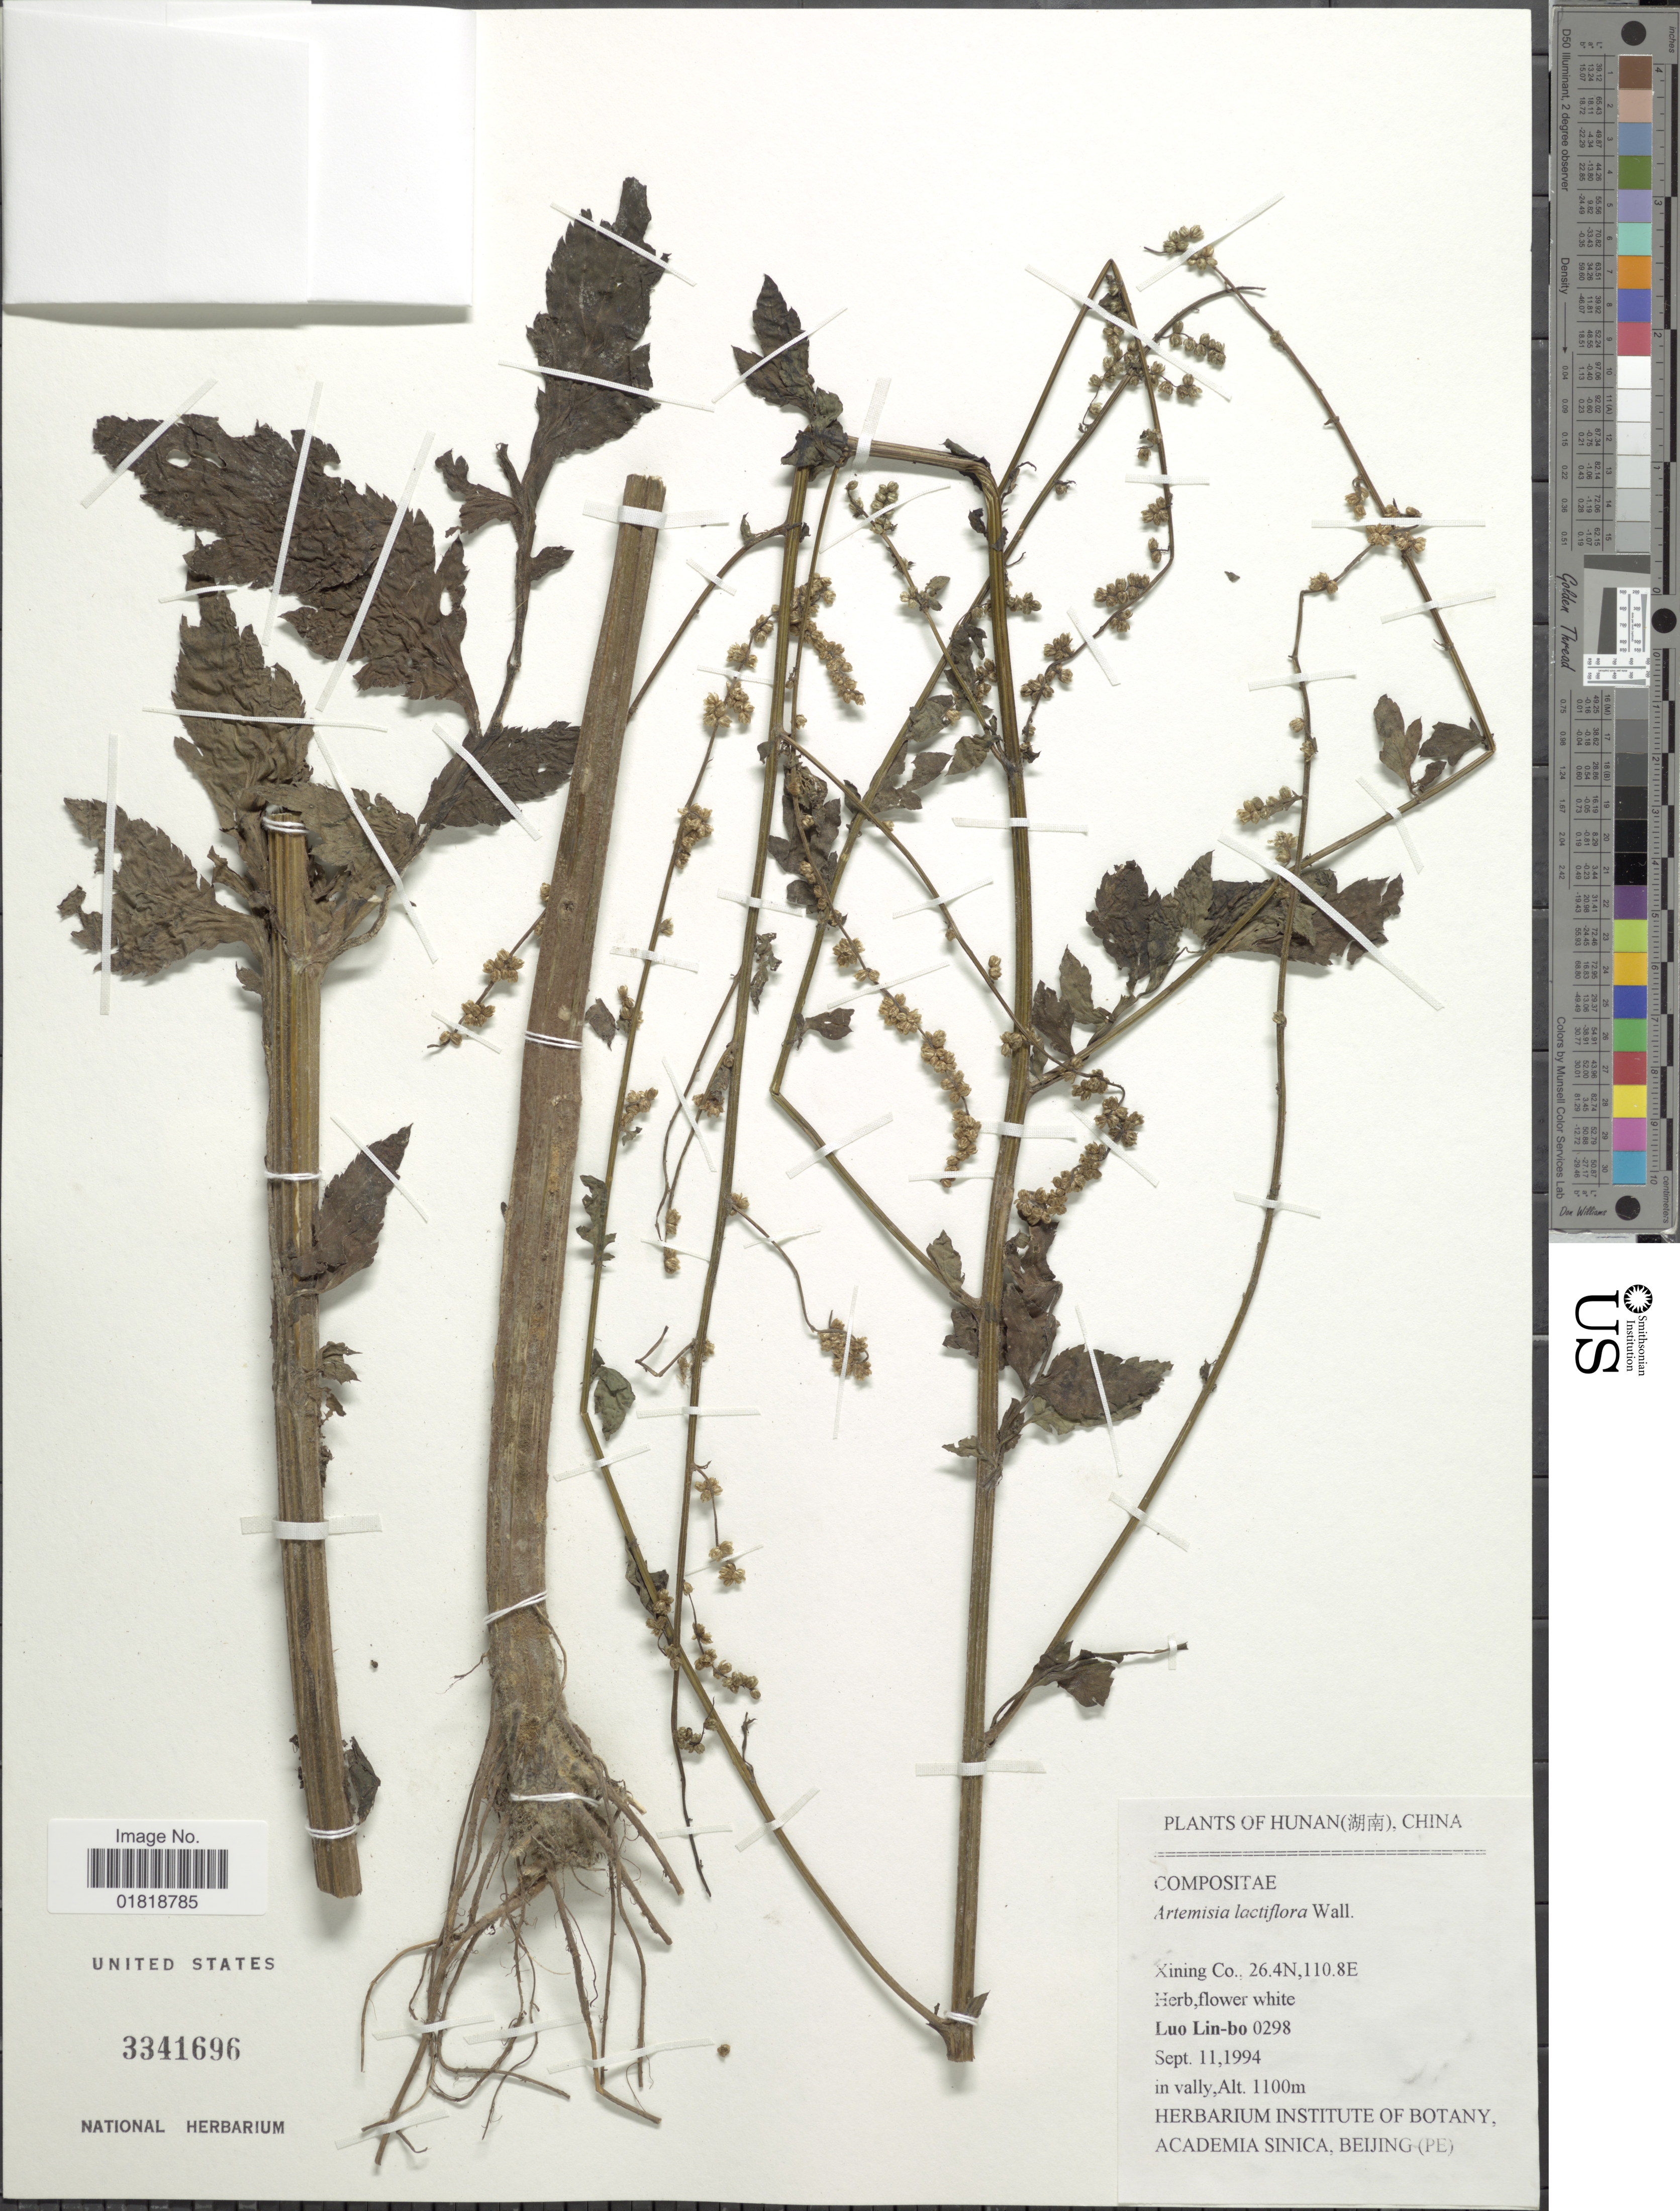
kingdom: Plantae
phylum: Tracheophyta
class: Magnoliopsida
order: Asterales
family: Asteraceae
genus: Artemisia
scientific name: Artemisia lactiflora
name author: Wall. ex DC.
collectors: L. Lin-bo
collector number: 0298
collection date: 1994-09-11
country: China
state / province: Hunan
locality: Xining Co., in valley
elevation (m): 1100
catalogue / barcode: US 3341696